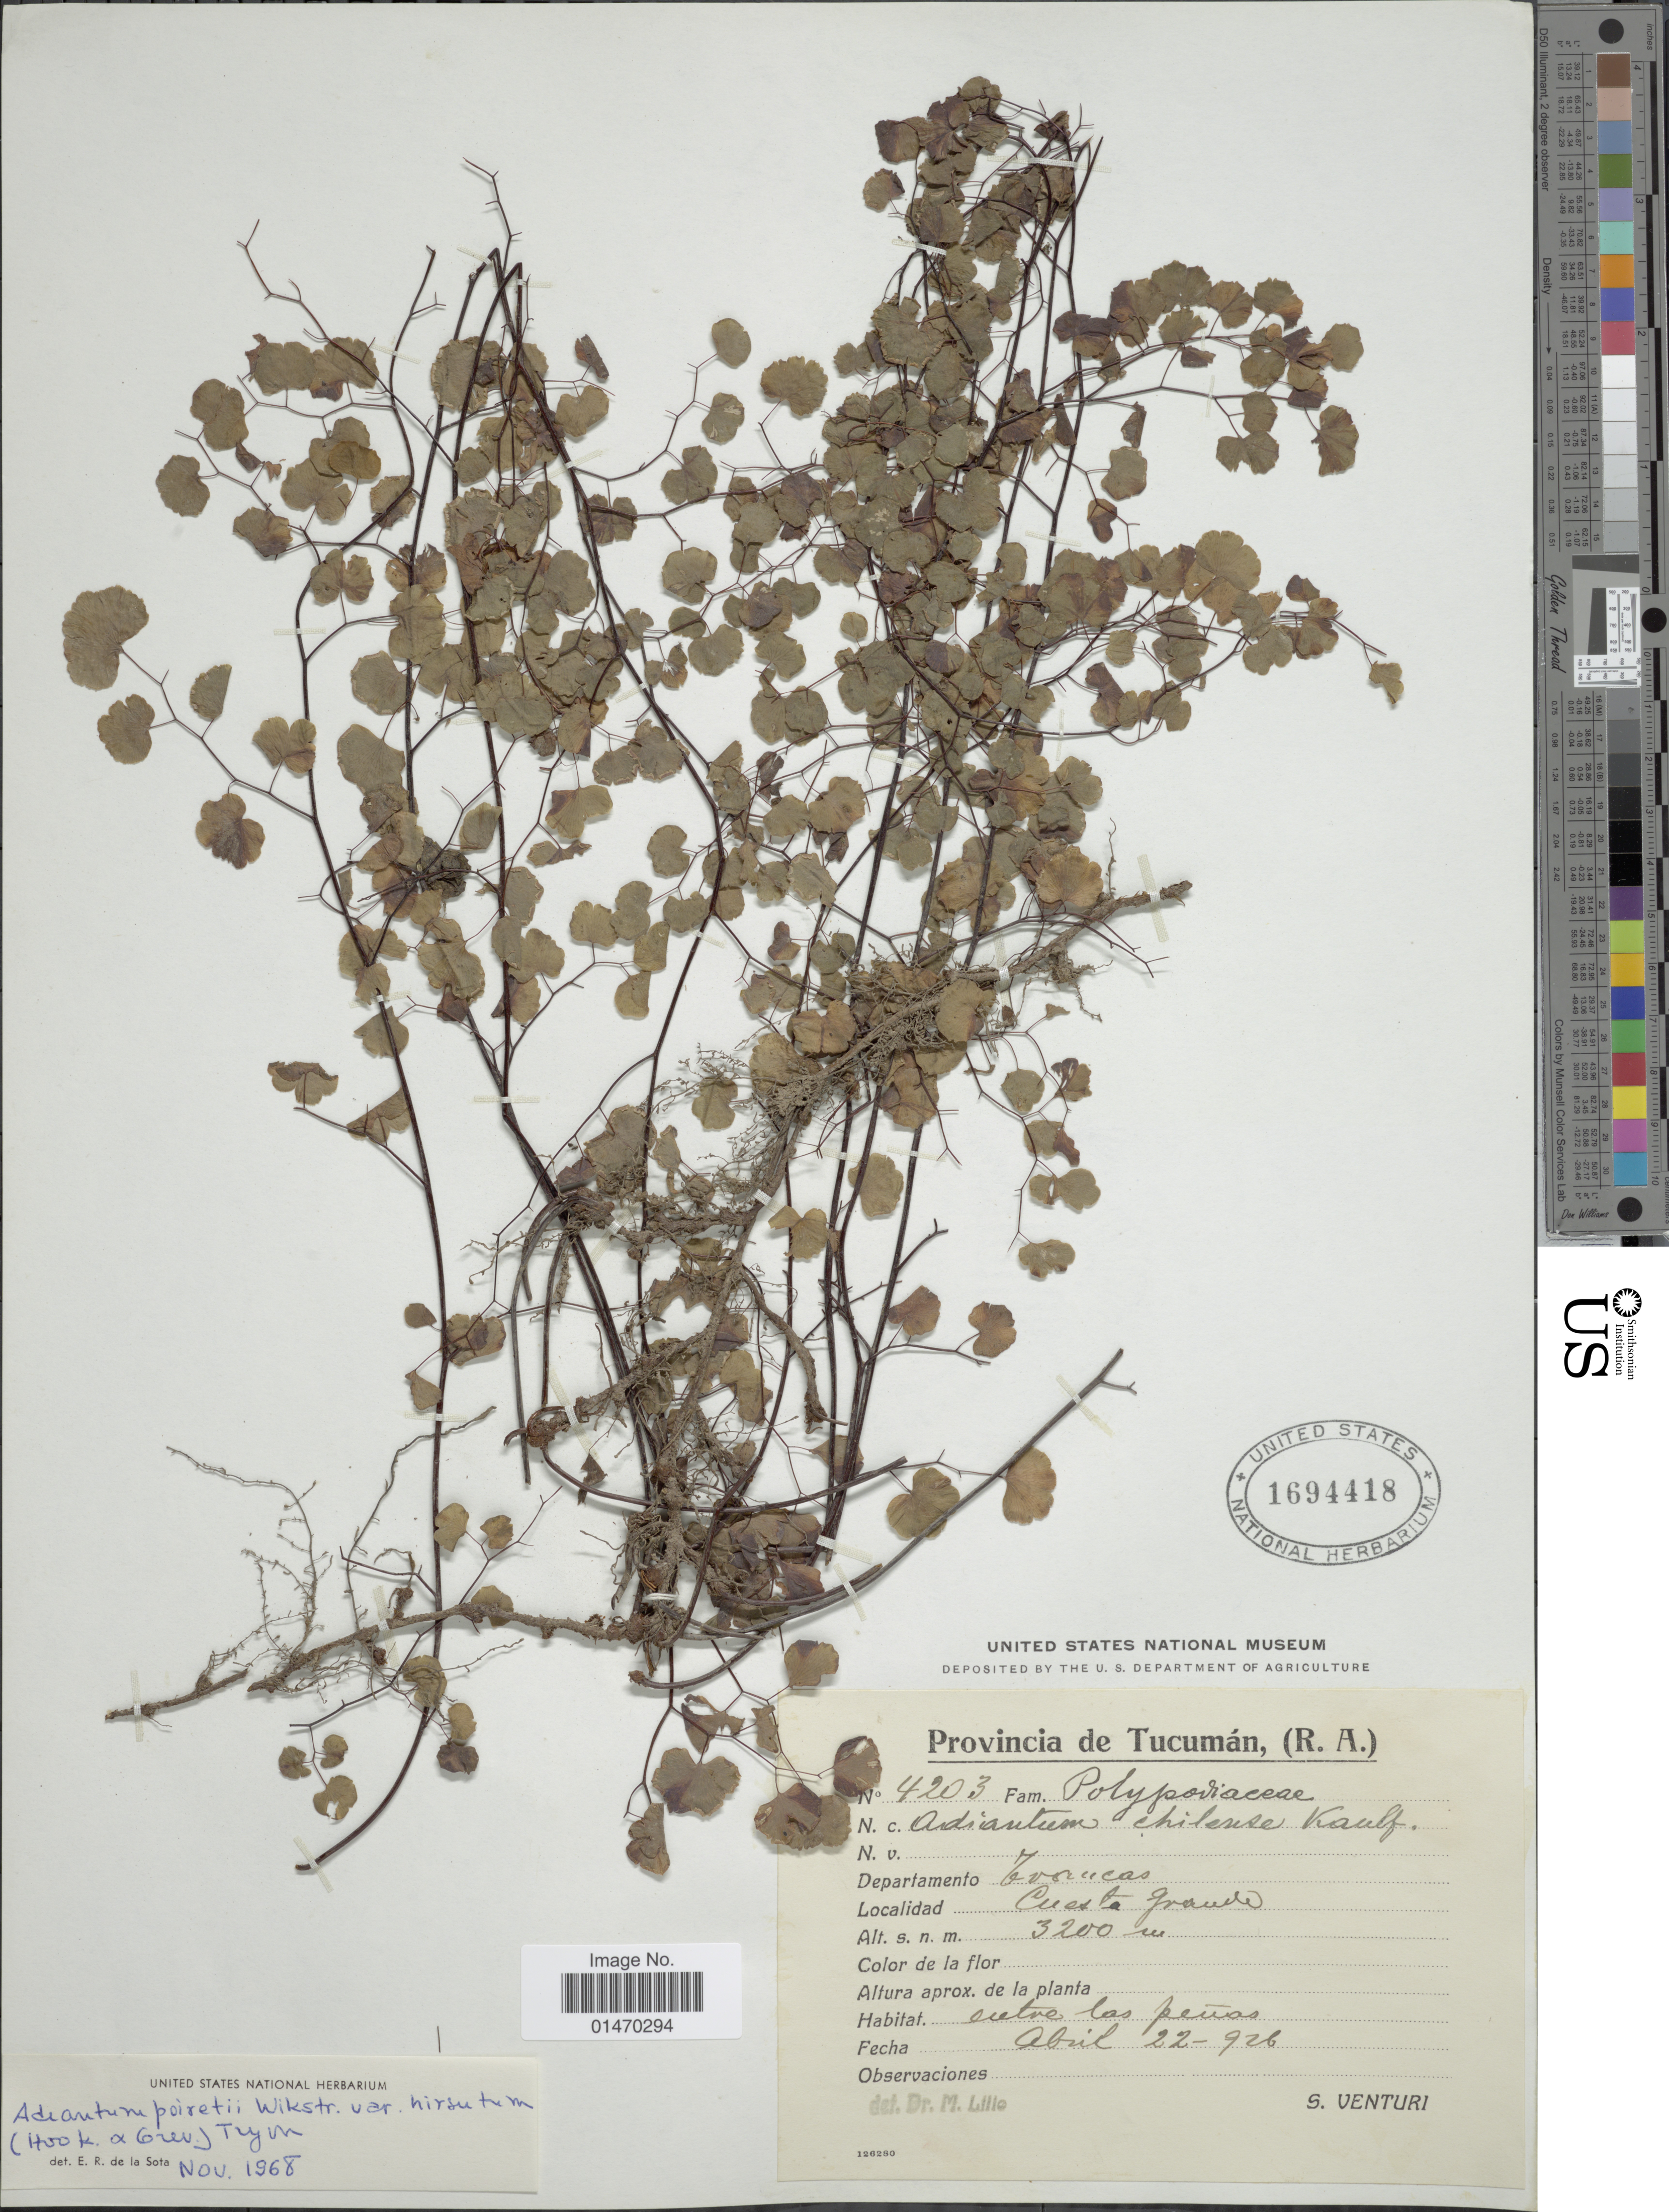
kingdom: Plantae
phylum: Tracheophyta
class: Polypodiopsida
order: Polypodiales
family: Pteridaceae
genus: Adiantum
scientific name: Adiantum glanduliferum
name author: Link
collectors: S. Venturi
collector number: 4203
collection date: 1926-04-22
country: Argentina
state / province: Tucuman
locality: Departamento Trancas. Localidad Cuesta Grande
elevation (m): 3200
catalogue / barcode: US 1694418